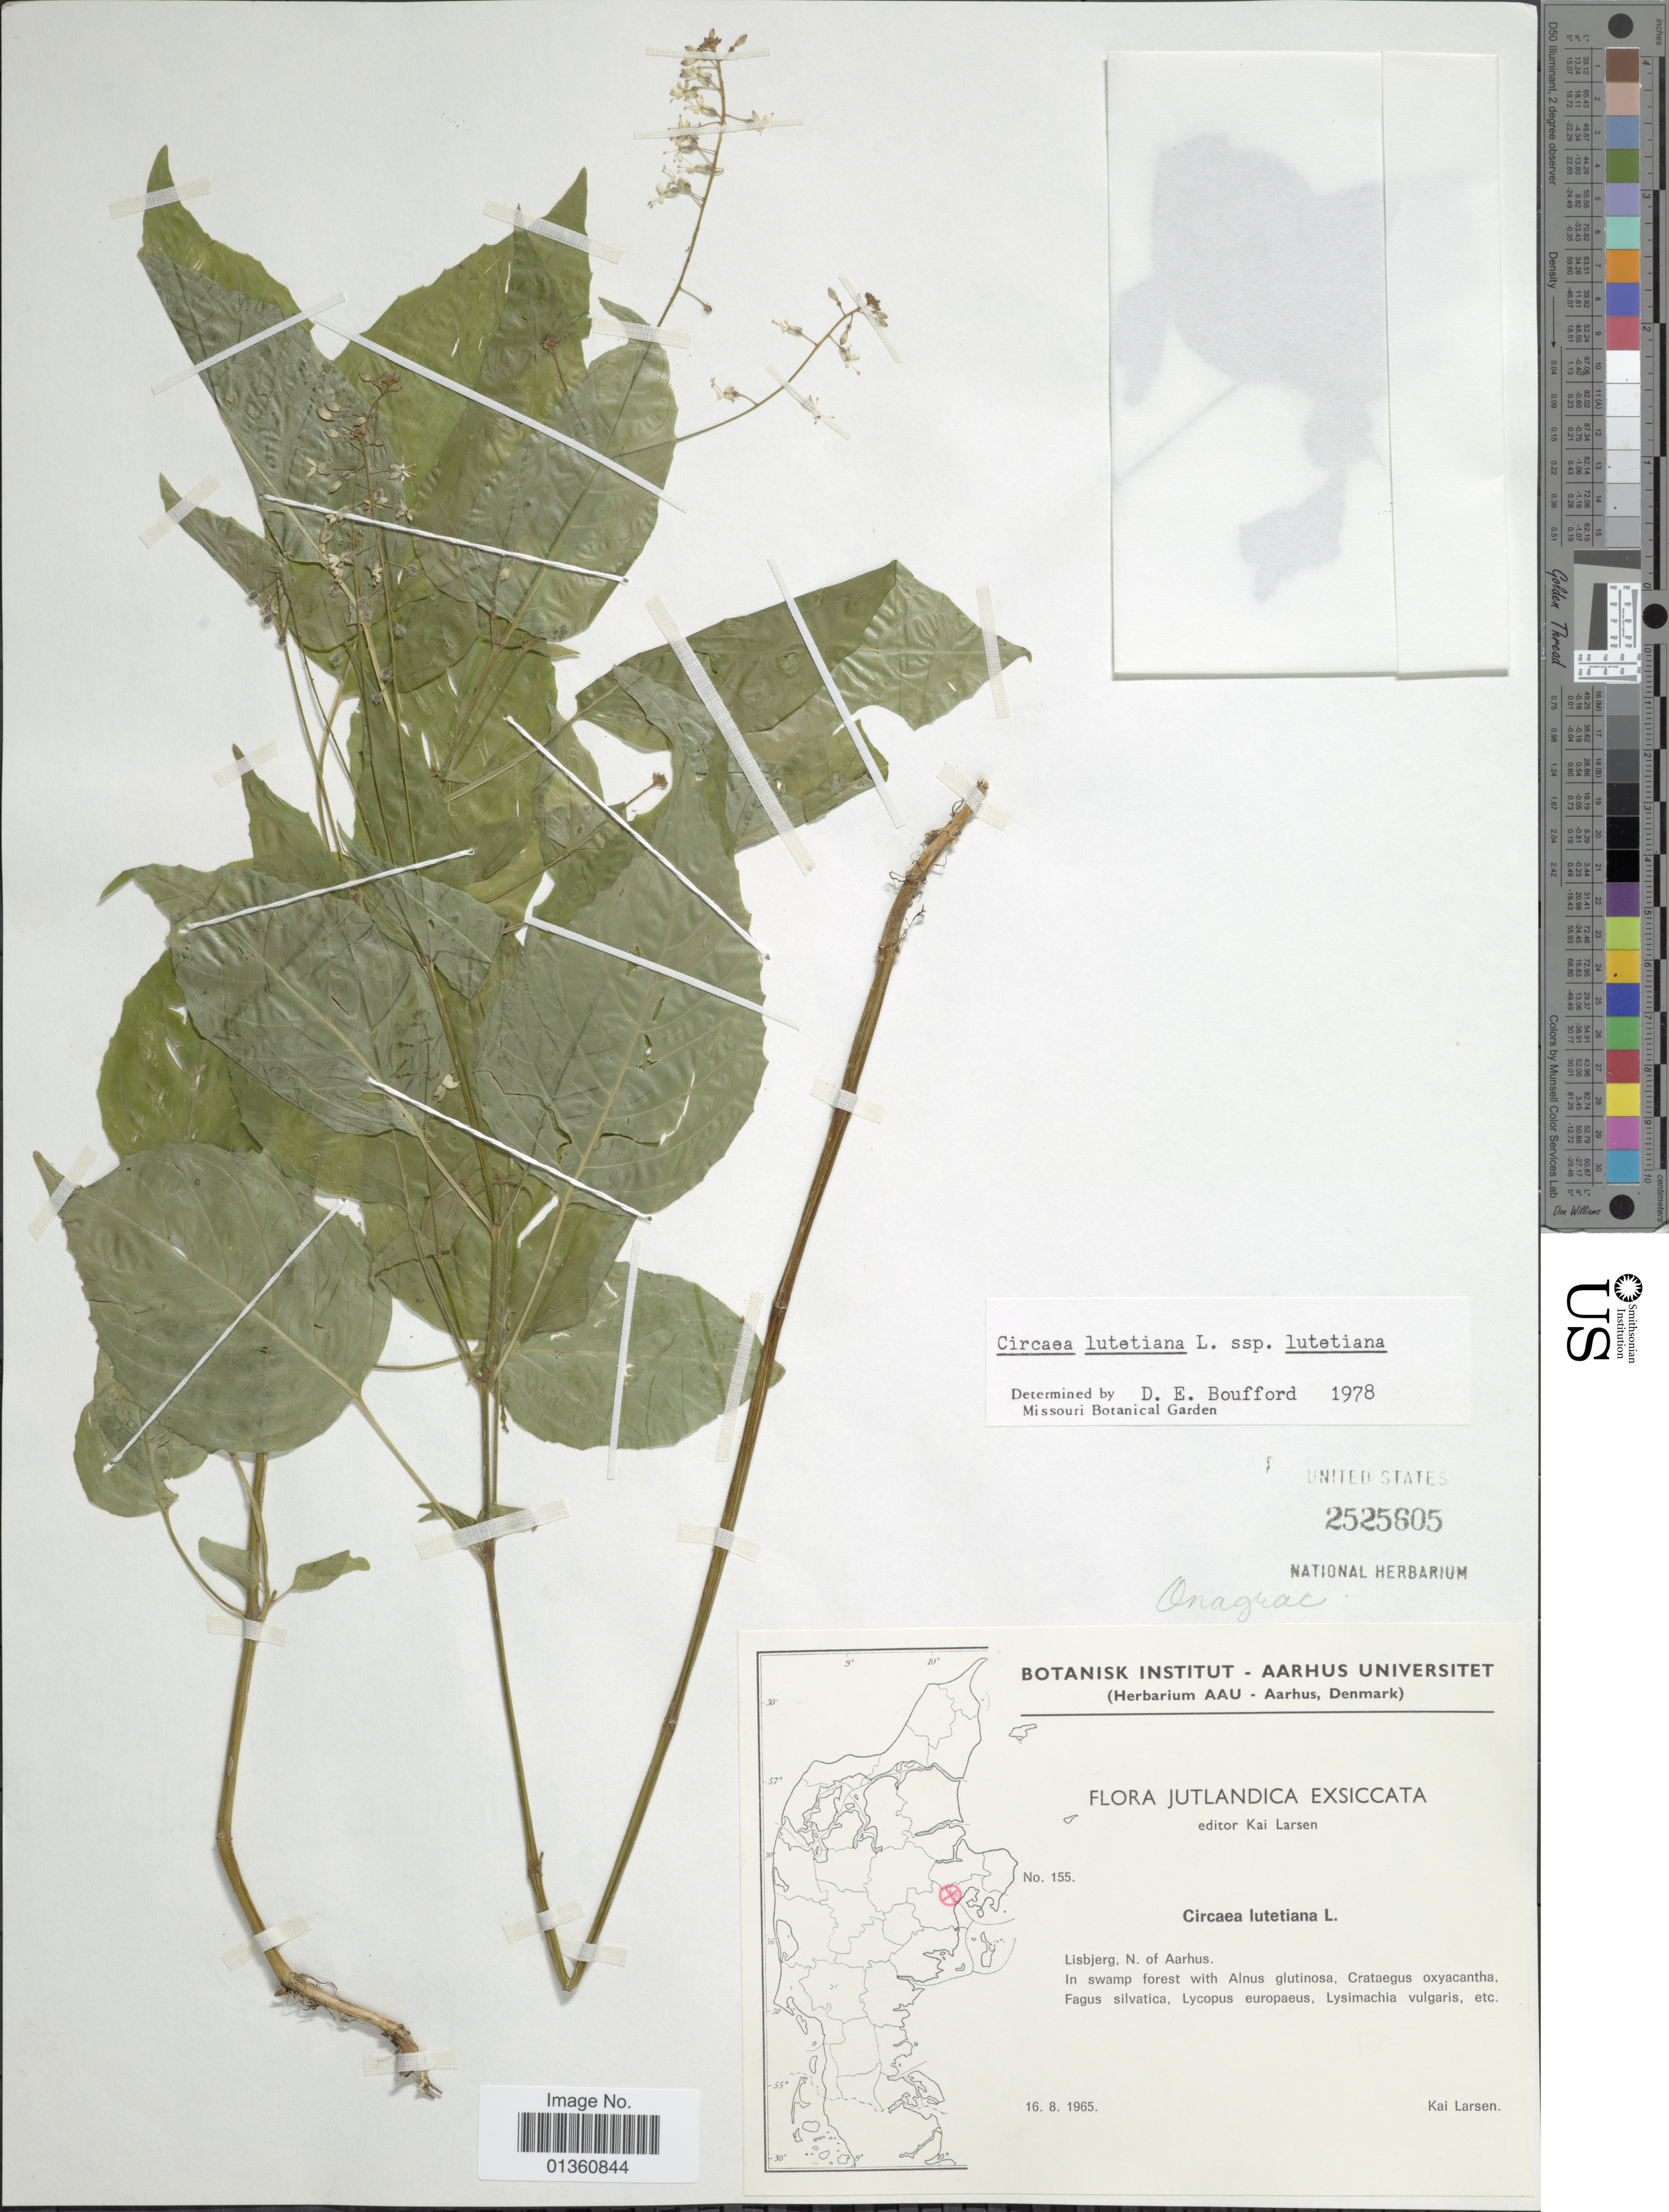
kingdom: Plantae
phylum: Tracheophyta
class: Magnoliopsida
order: Myrtales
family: Onagraceae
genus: Circaea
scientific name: Circaea lutetiana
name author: L.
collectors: K. Larsen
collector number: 155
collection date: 1965-08-16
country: Denmark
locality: Lisbjerg, N. of Aarhus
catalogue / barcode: US 2525805